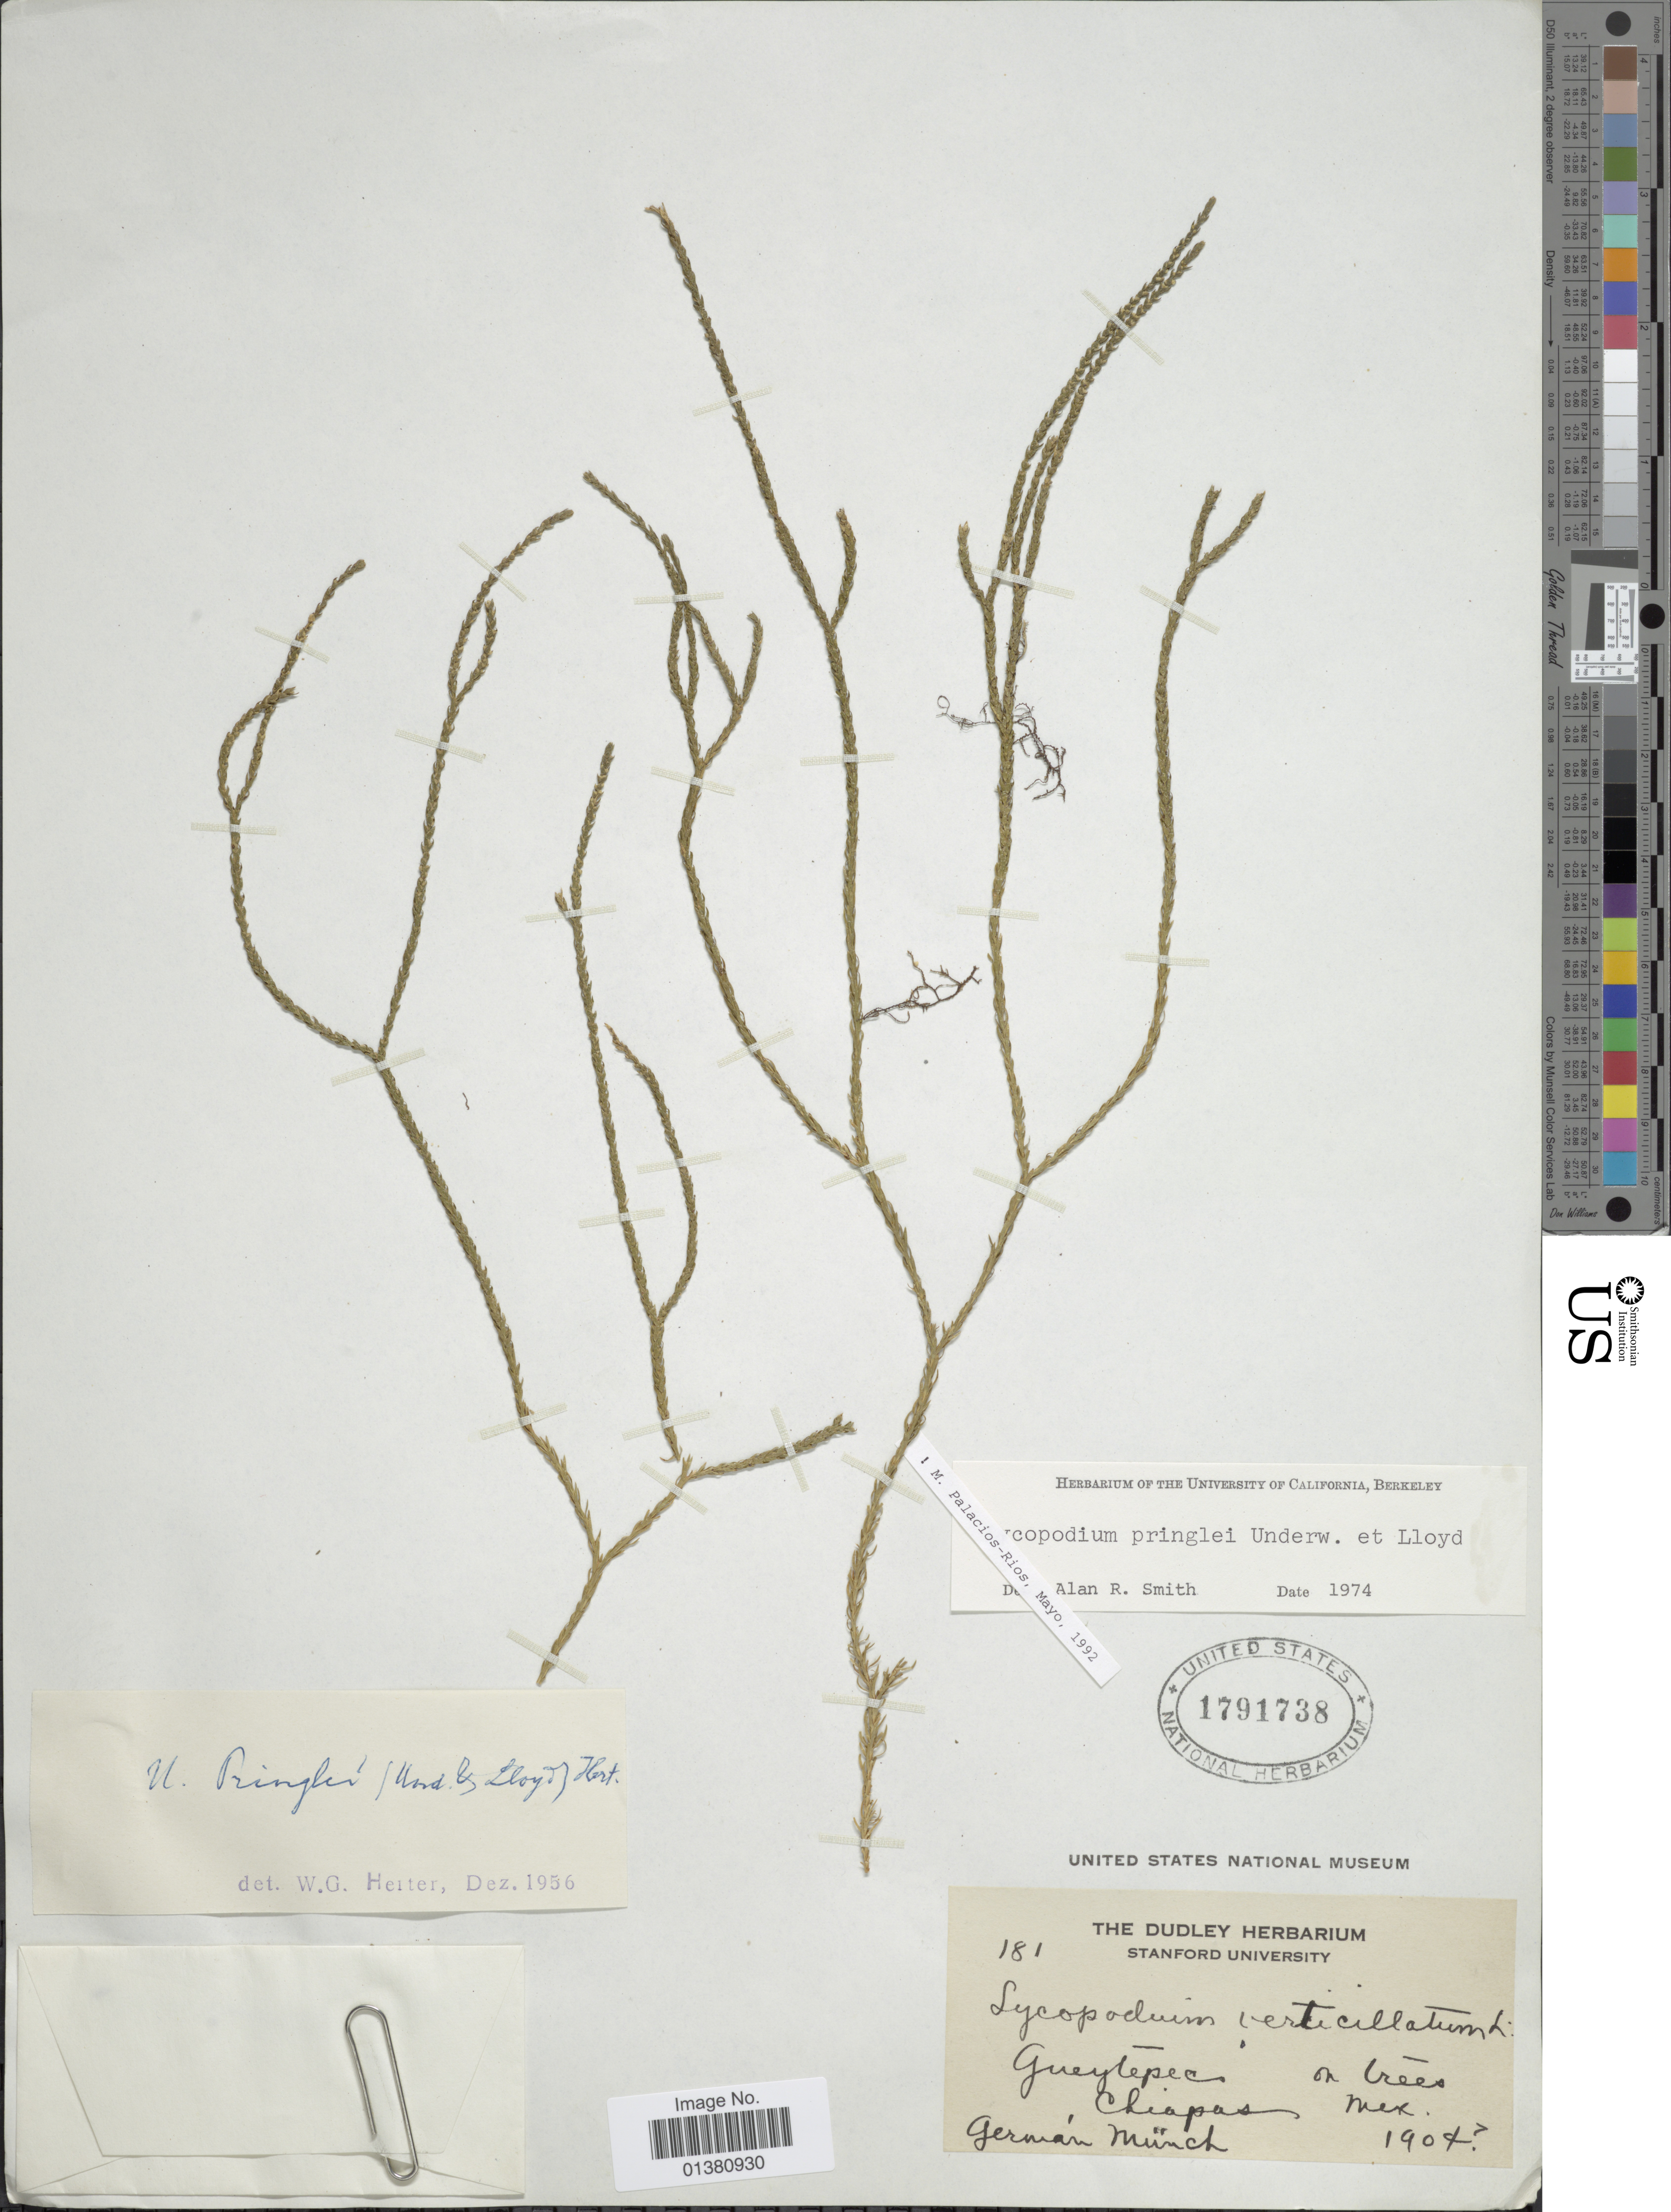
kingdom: Plantae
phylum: Tracheophyta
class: Lycopodiopsida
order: Lycopodiales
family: Lycopodiaceae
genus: Phlegmariurus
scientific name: Phlegmariurus pringlei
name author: (Underw. & F.E. Lloyd) B. Øllg.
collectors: G. Munch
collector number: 181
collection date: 1904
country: Mexico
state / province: Chiapas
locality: Gueytepec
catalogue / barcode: US 1791738